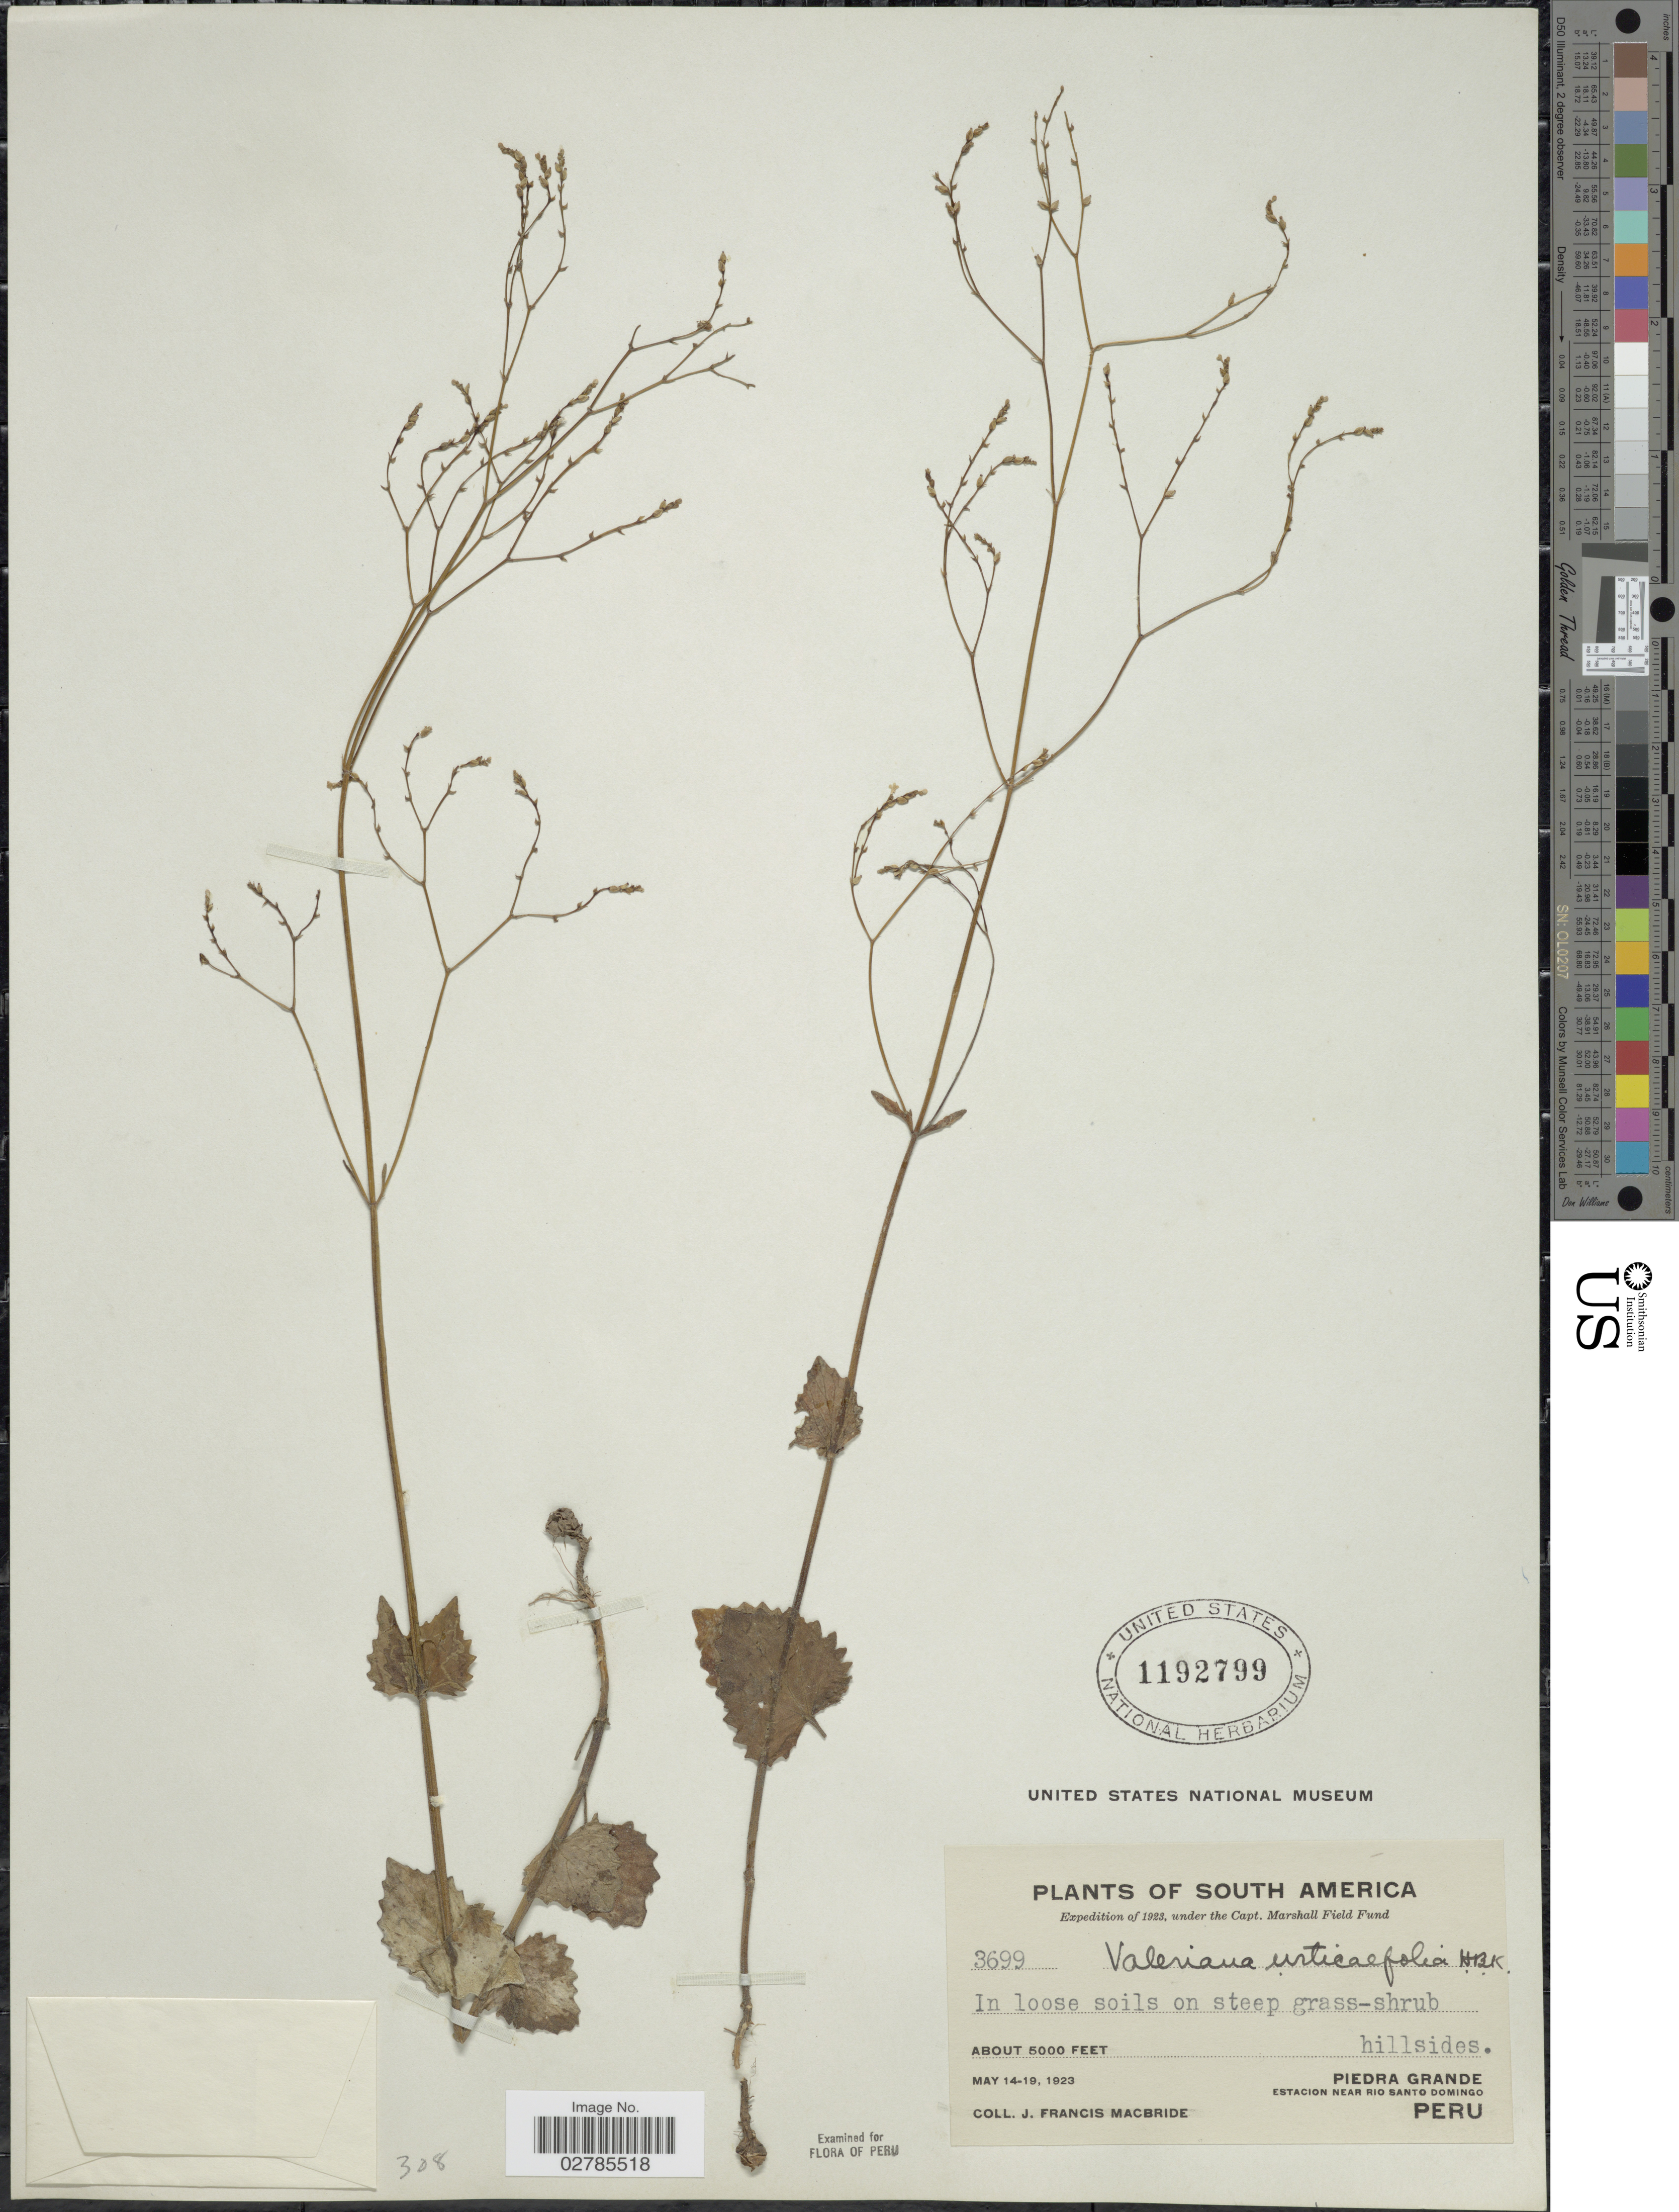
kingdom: Plantae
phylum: Tracheophyta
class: Magnoliopsida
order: Dipsacales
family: Caprifoliaceae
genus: Valeriana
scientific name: Valeriana urticaefolia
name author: Kunth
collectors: J. F. Macbride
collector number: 3699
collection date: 1923-05-14/1923-05-19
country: Peru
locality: Piedra Grande. Estacion near Rio Santo Domingo.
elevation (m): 1524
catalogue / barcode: US 1192799